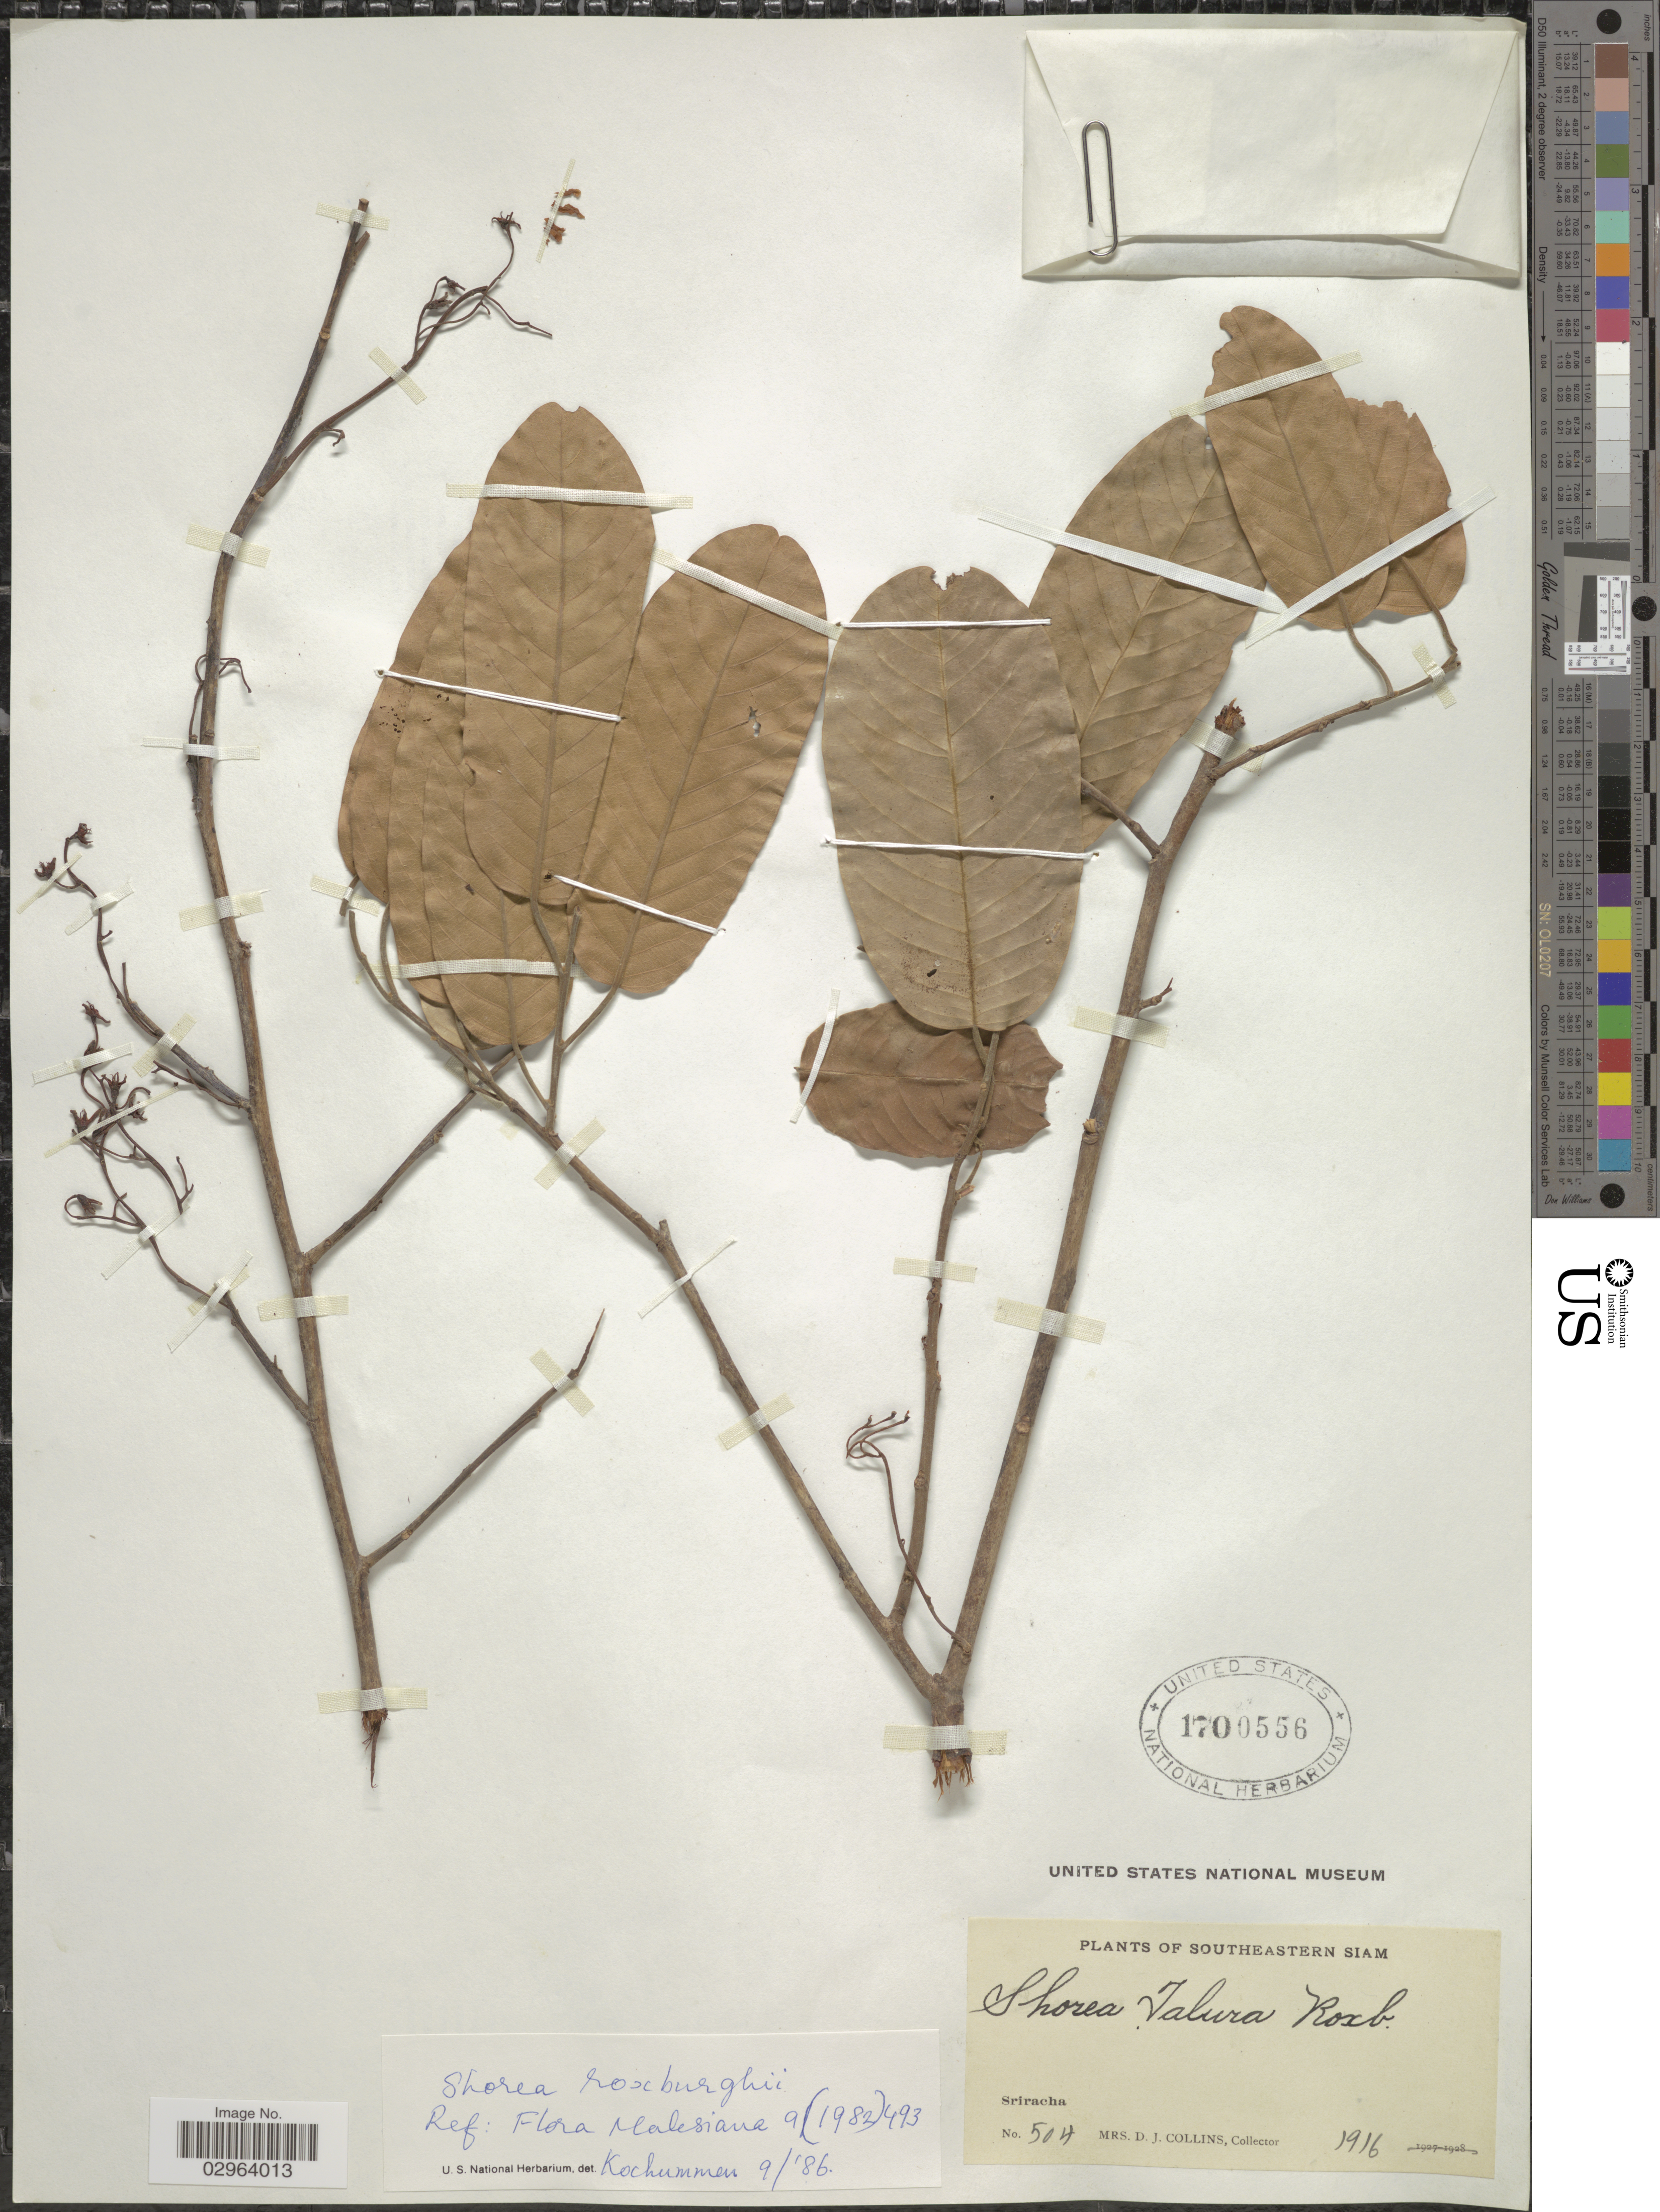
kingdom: Plantae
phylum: Tracheophyta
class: Magnoliopsida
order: Malvales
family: Dipterocarpaceae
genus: Anthoshorea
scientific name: Anthoshorea roxburghii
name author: (G. Don) P.S. Ashton & J. Heck.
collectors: Mrs. D. J. Collins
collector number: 504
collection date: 1916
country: Thailand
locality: Southeastern Siam. Sriracha.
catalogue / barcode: US 1700556